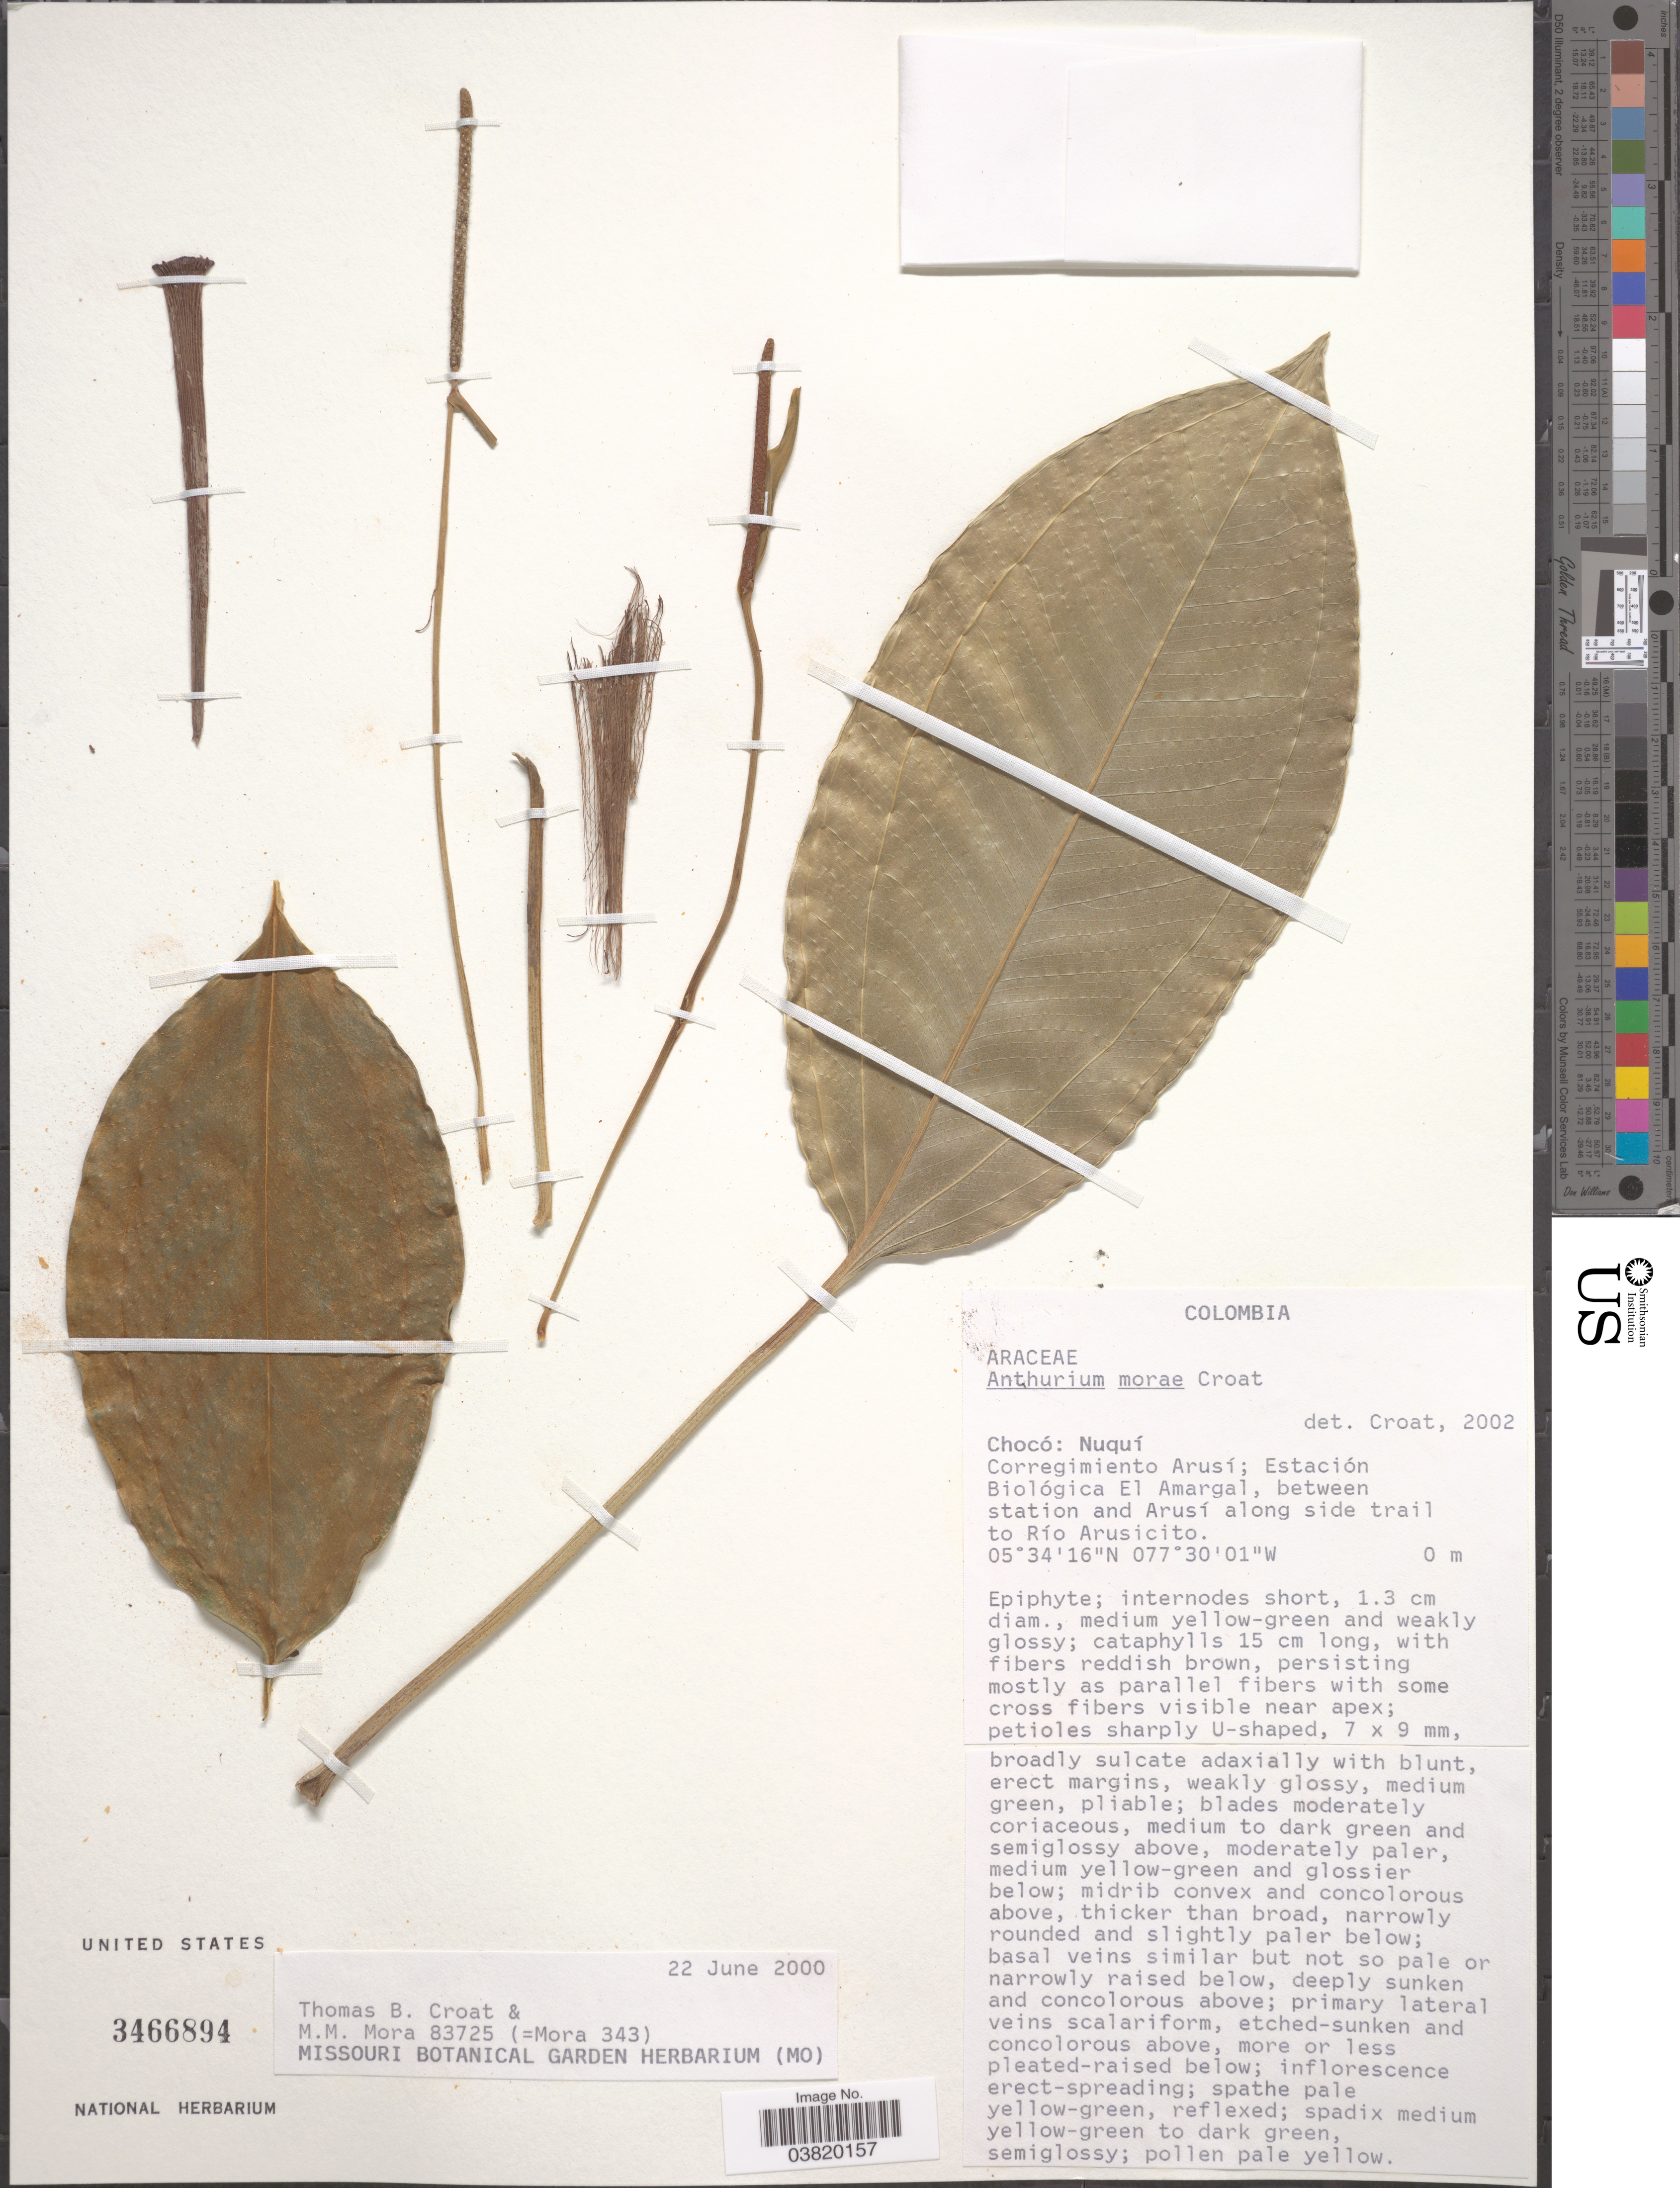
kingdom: Plantae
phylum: Tracheophyta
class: Liliopsida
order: Alismatales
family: Araceae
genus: Anthurium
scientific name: Anthurium morii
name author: Mayo & Haigh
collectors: T. B. Croat & M. M. Mora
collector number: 83725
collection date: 2000-06-22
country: Colombia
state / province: Chocó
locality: Nuquí. Corregimiento Arusí; Estación Biológica El Amargal, between station and Arusí along side trail to Río Arusicito.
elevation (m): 0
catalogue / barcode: US 3466894